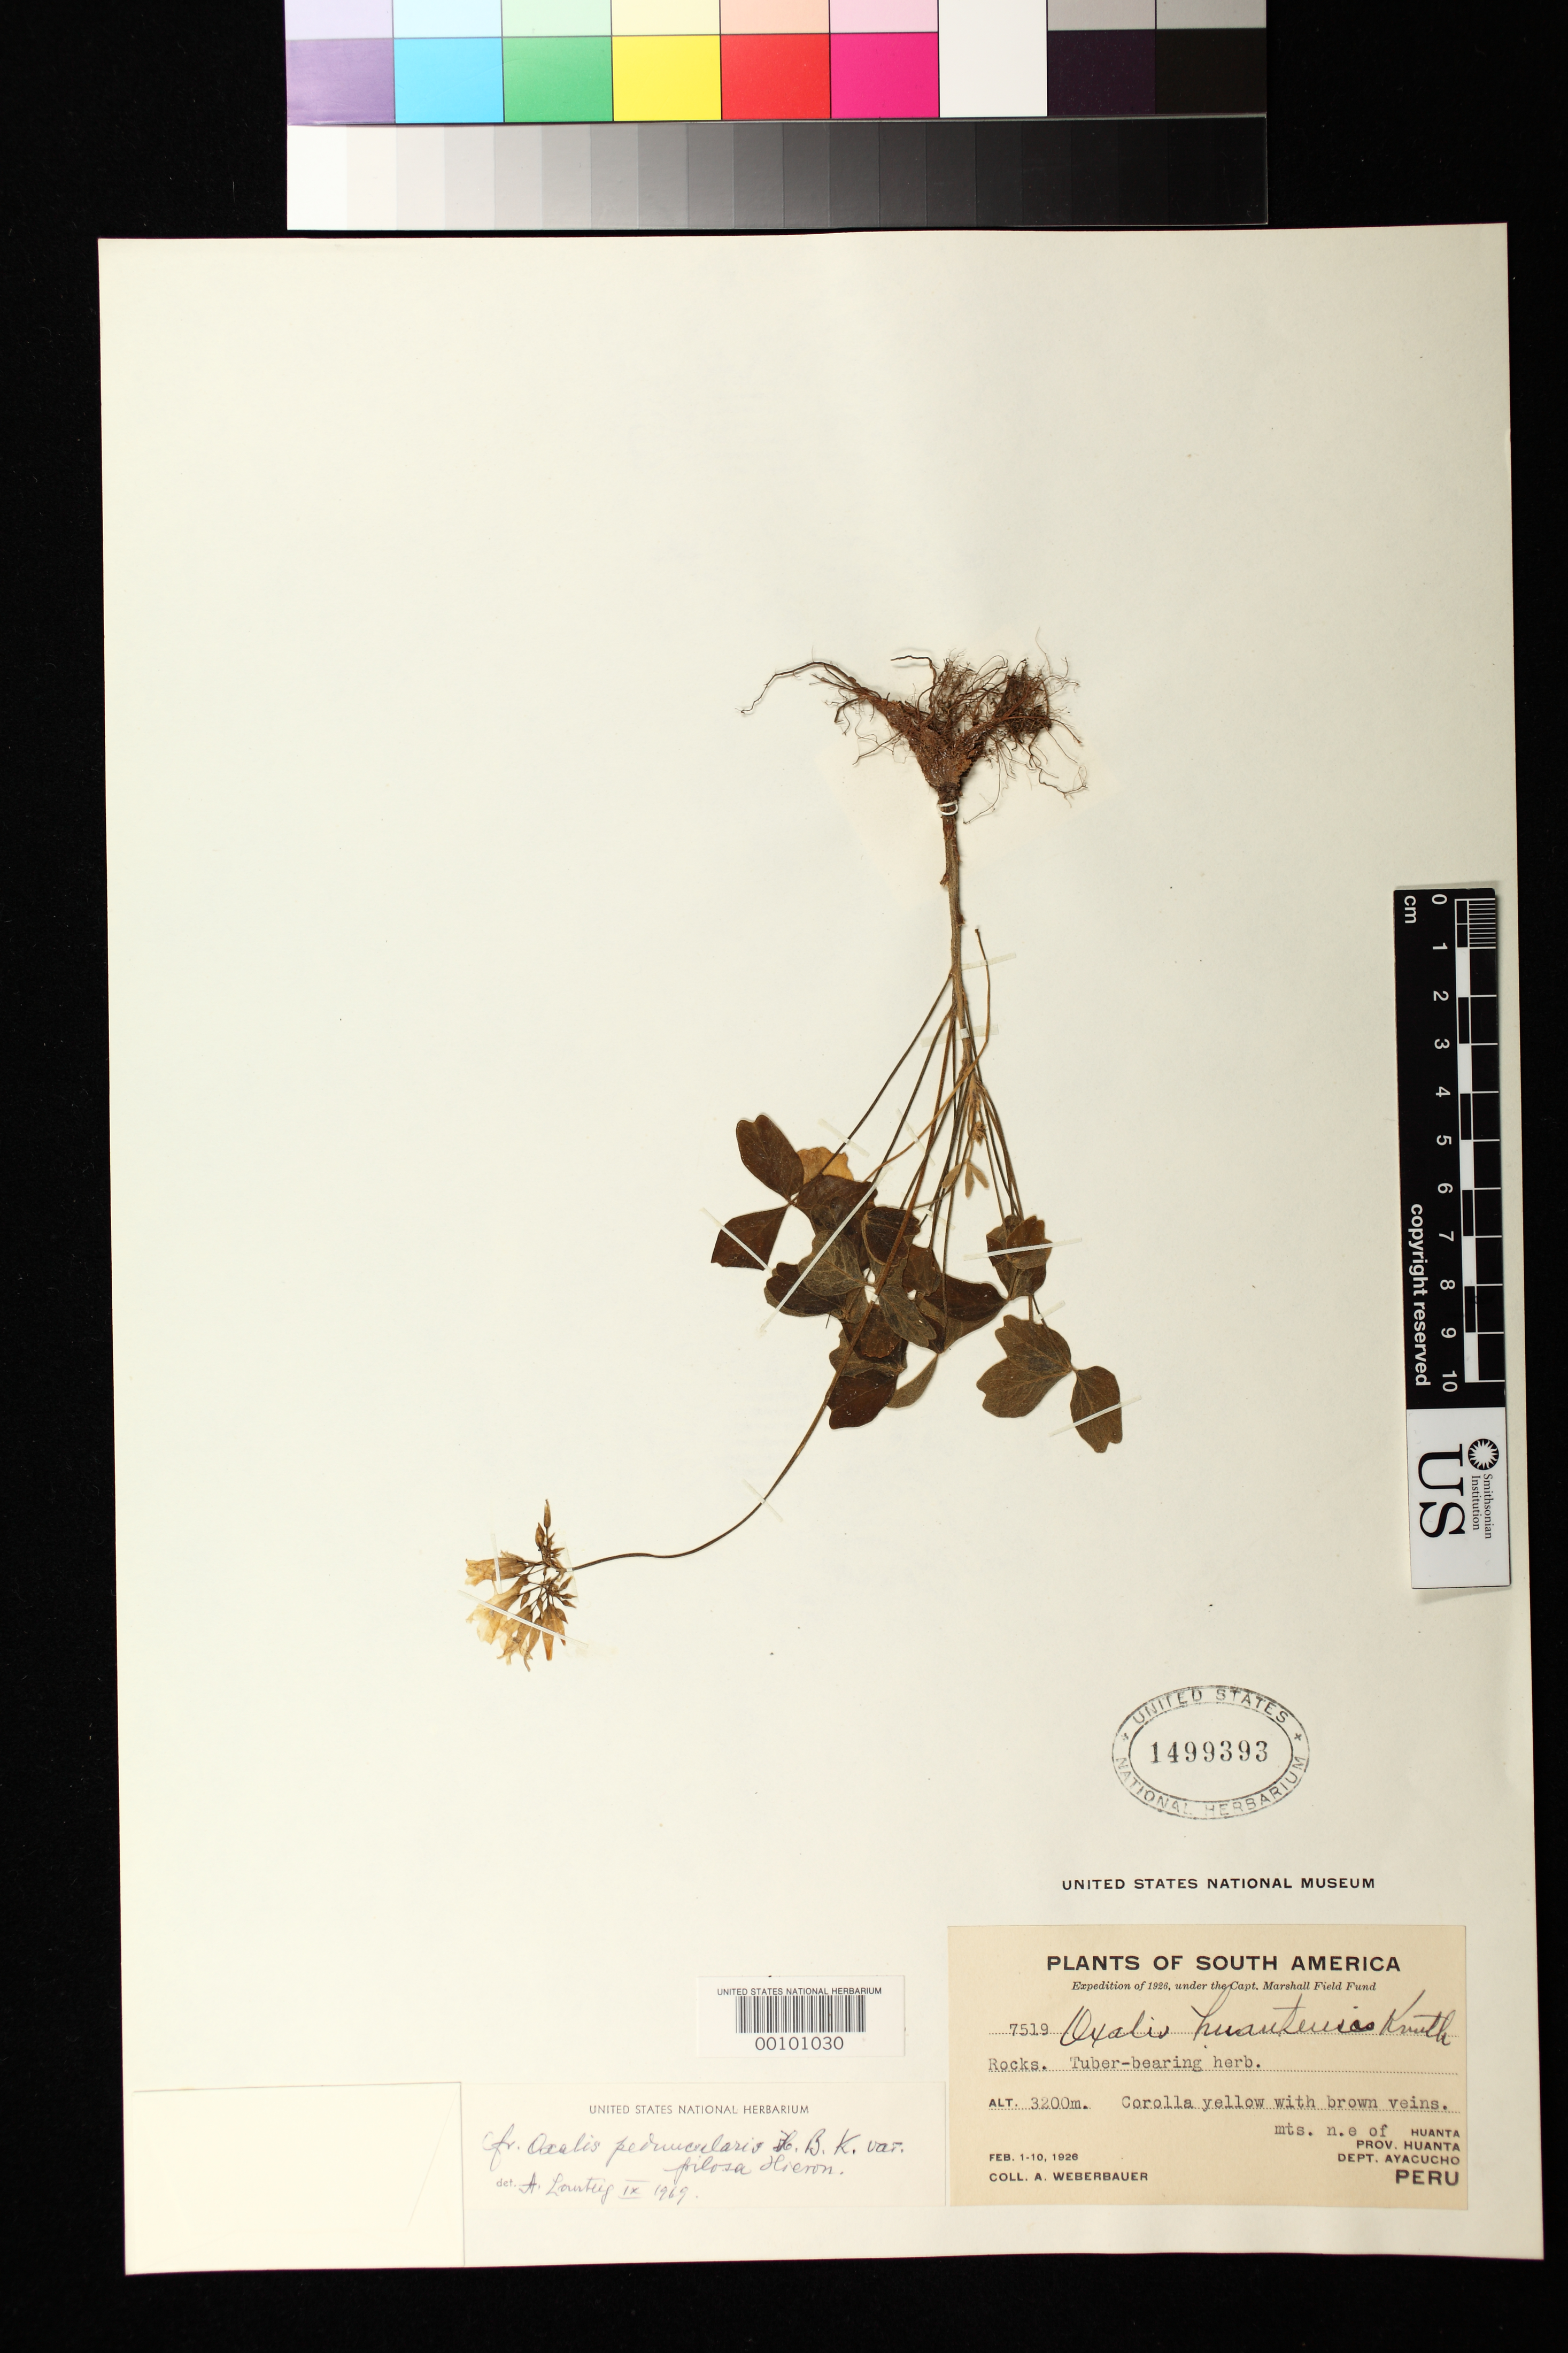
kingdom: Plantae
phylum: Tracheophyta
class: Magnoliopsida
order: Oxalidales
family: Oxalidaceae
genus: Oxalis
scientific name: Oxalis huantensis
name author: R. Knuth in Engl.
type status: Isotype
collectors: A. Weberbauer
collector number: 7519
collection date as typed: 01 Feb 1926 to 10 Feb 1926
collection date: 1926-02-01/1926-02-10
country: Peru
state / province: Ayacucho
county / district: Huanta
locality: Huanta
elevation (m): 3200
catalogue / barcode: US 1499393